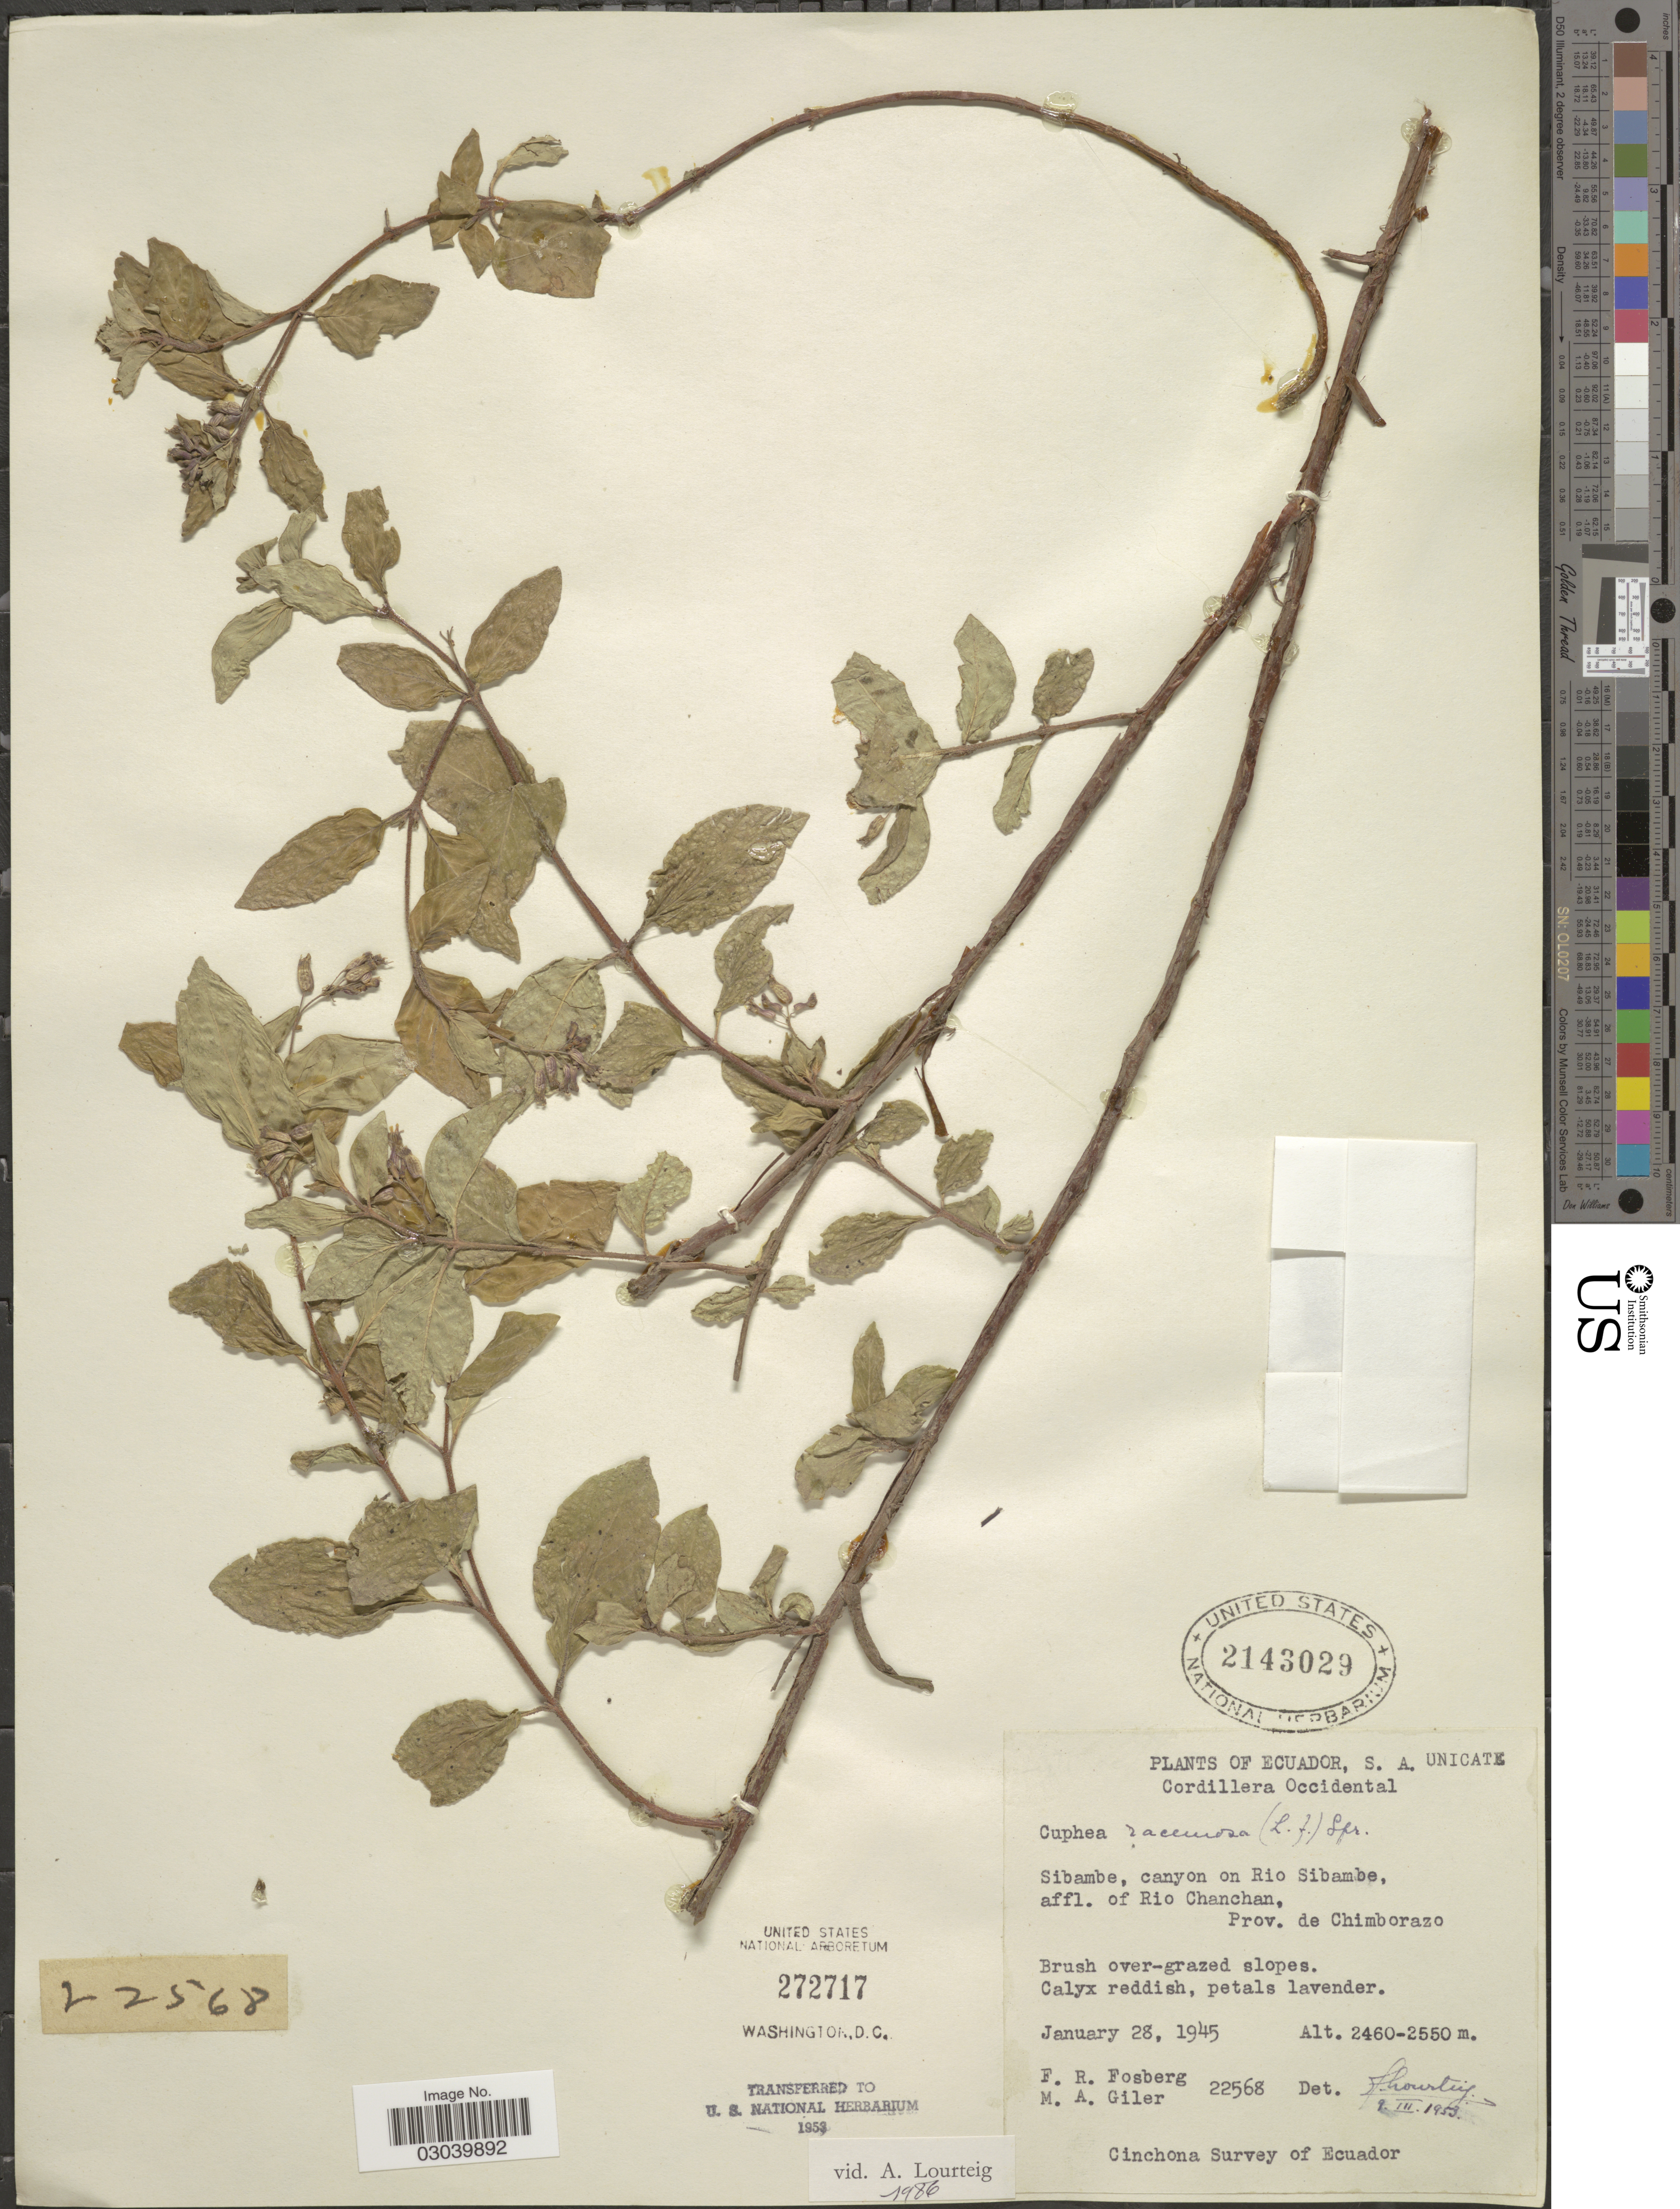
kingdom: Plantae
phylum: Tracheophyta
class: Magnoliopsida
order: Myrtales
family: Lythraceae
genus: Cuphea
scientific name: Cuphea racemosa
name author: (L. f.) Spreng.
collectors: F. R. Fosberg & M. Giler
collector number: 22568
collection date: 1945-01-28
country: Ecuador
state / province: Chimborazo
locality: Cordillera Occidental. Sibambe, canyon on Rio Sibambe, affl. of Rio Chanchan.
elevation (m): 2460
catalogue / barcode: US 2143029